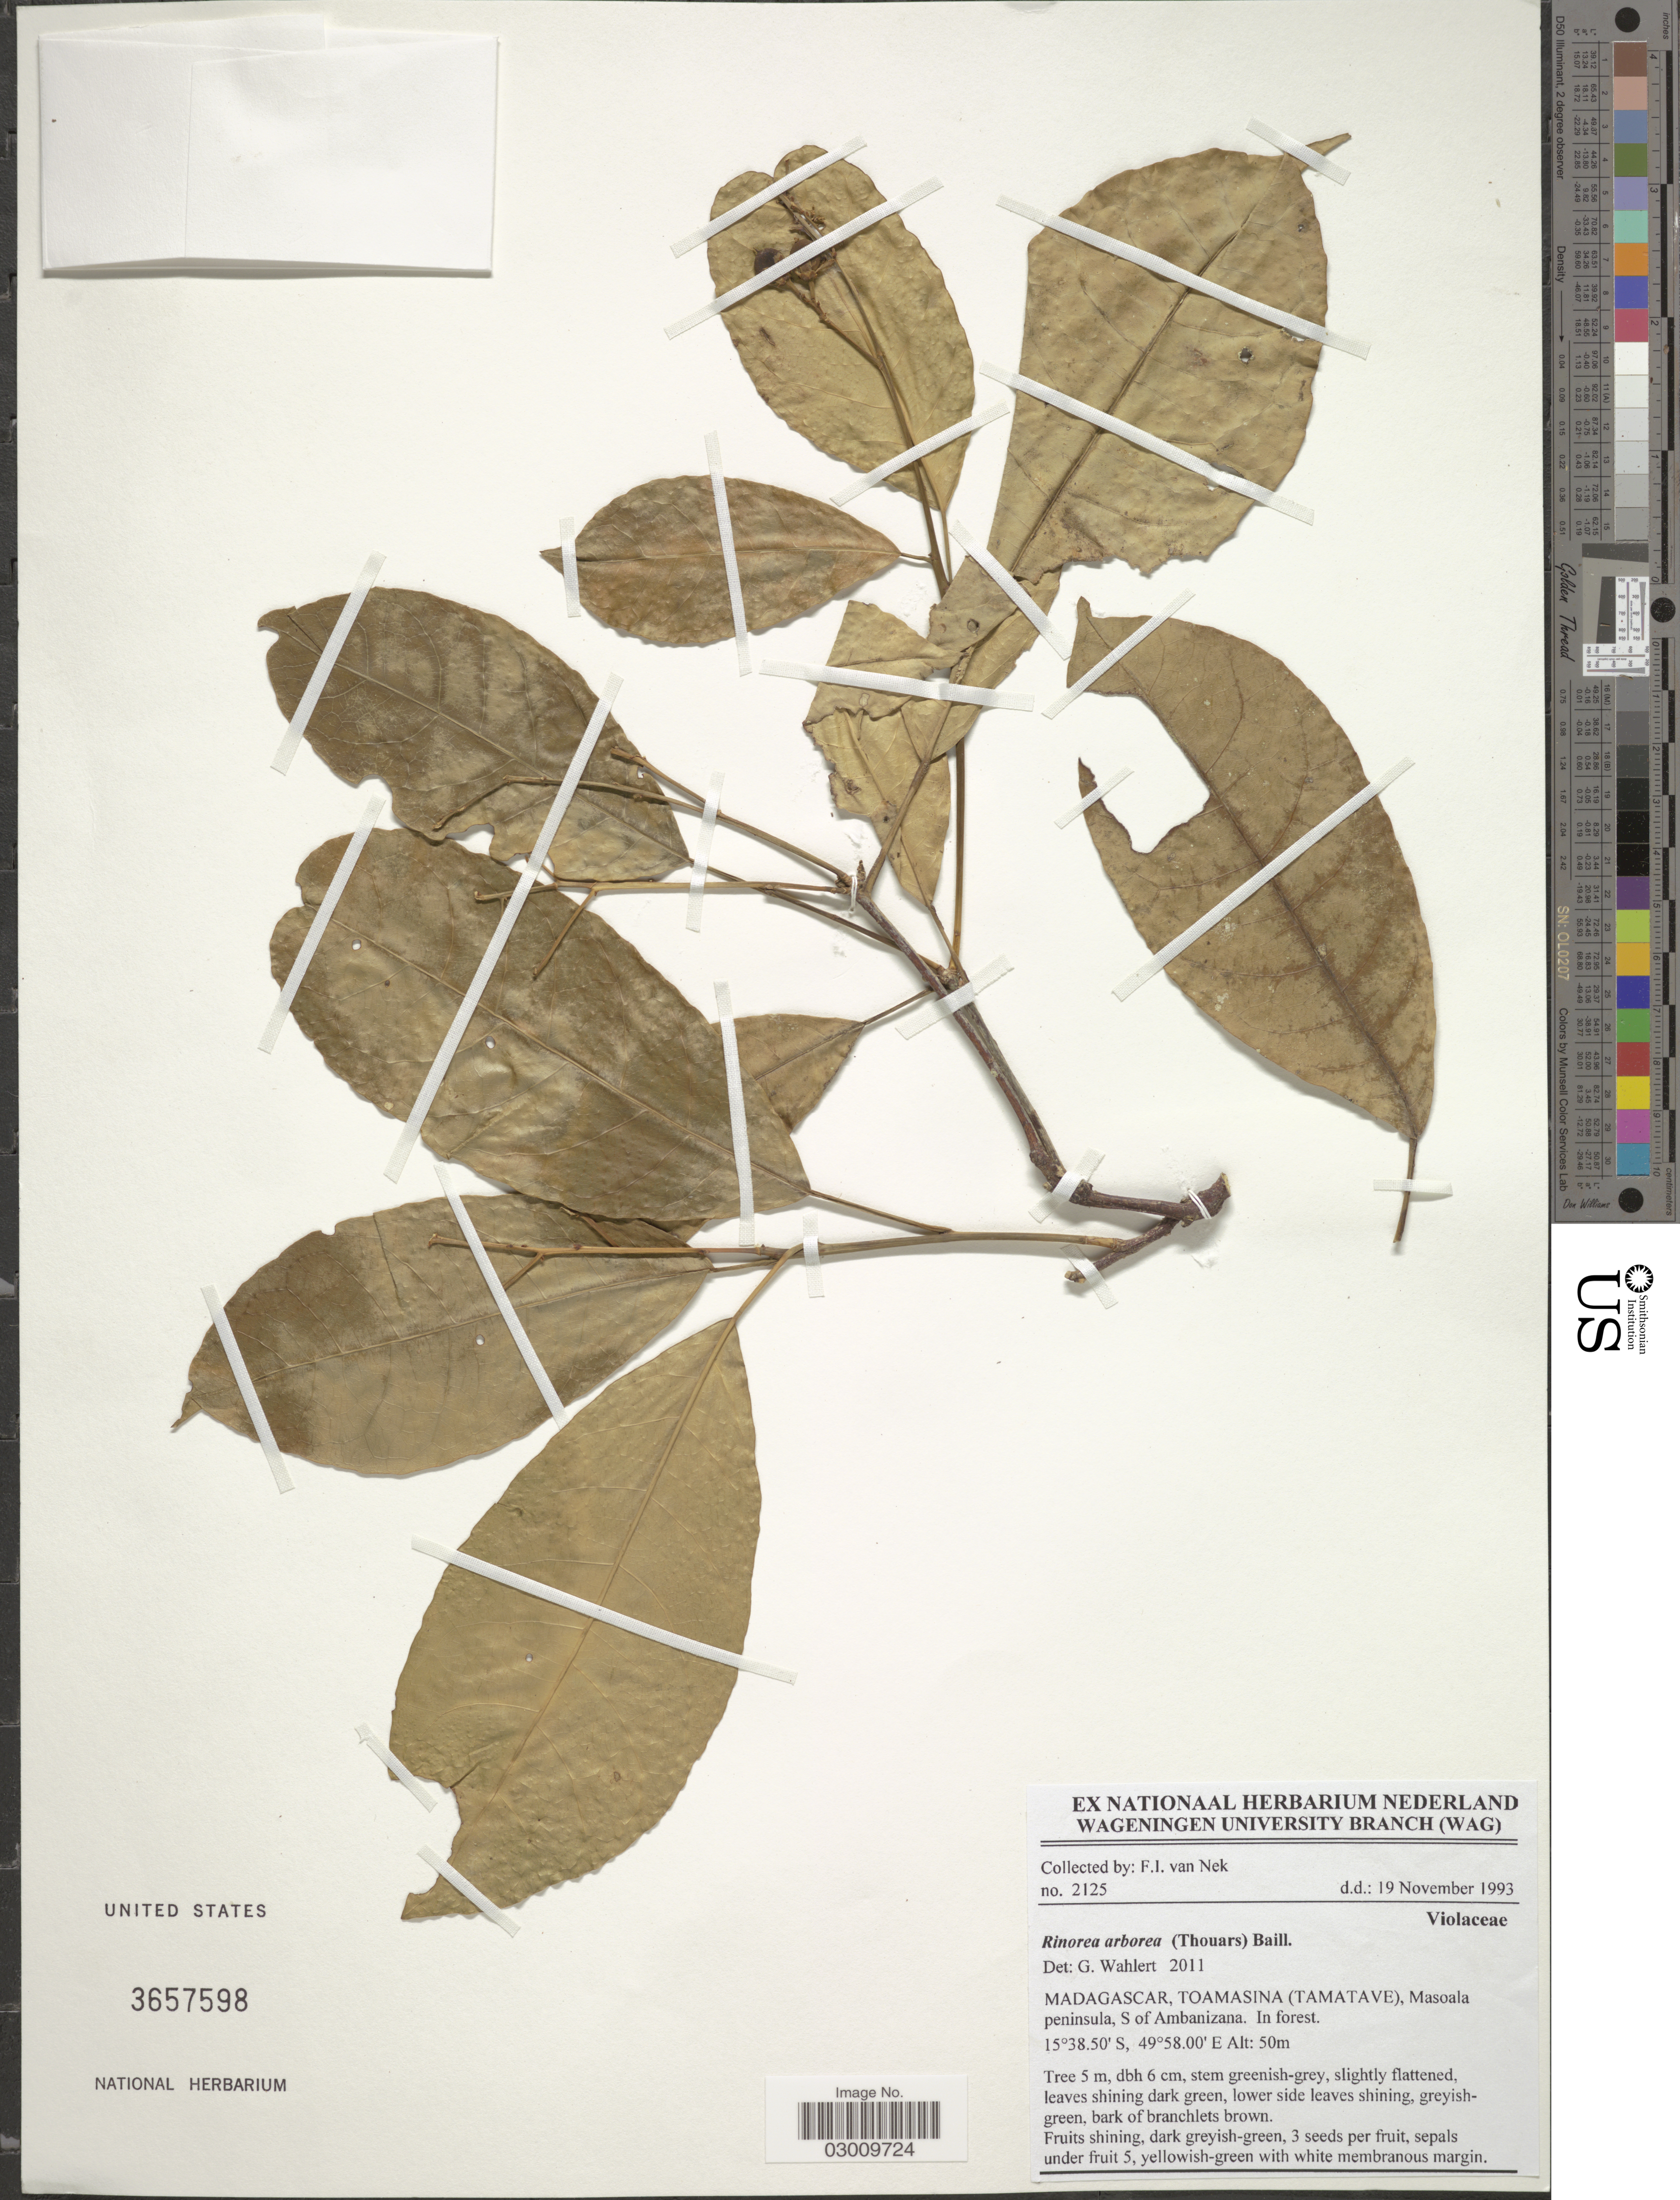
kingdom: Plantae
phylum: Tracheophyta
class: Magnoliopsida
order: Malpighiales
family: Violaceae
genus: Rinorea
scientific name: Rinorea arborea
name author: (Thouars) Baill.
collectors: F. van Nek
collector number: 2125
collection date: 1993-11-19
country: Madagascar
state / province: Analanjirofo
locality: (Tamatave), Masoala peninsula, S of Ambanizana.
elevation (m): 50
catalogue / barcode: US 3657598